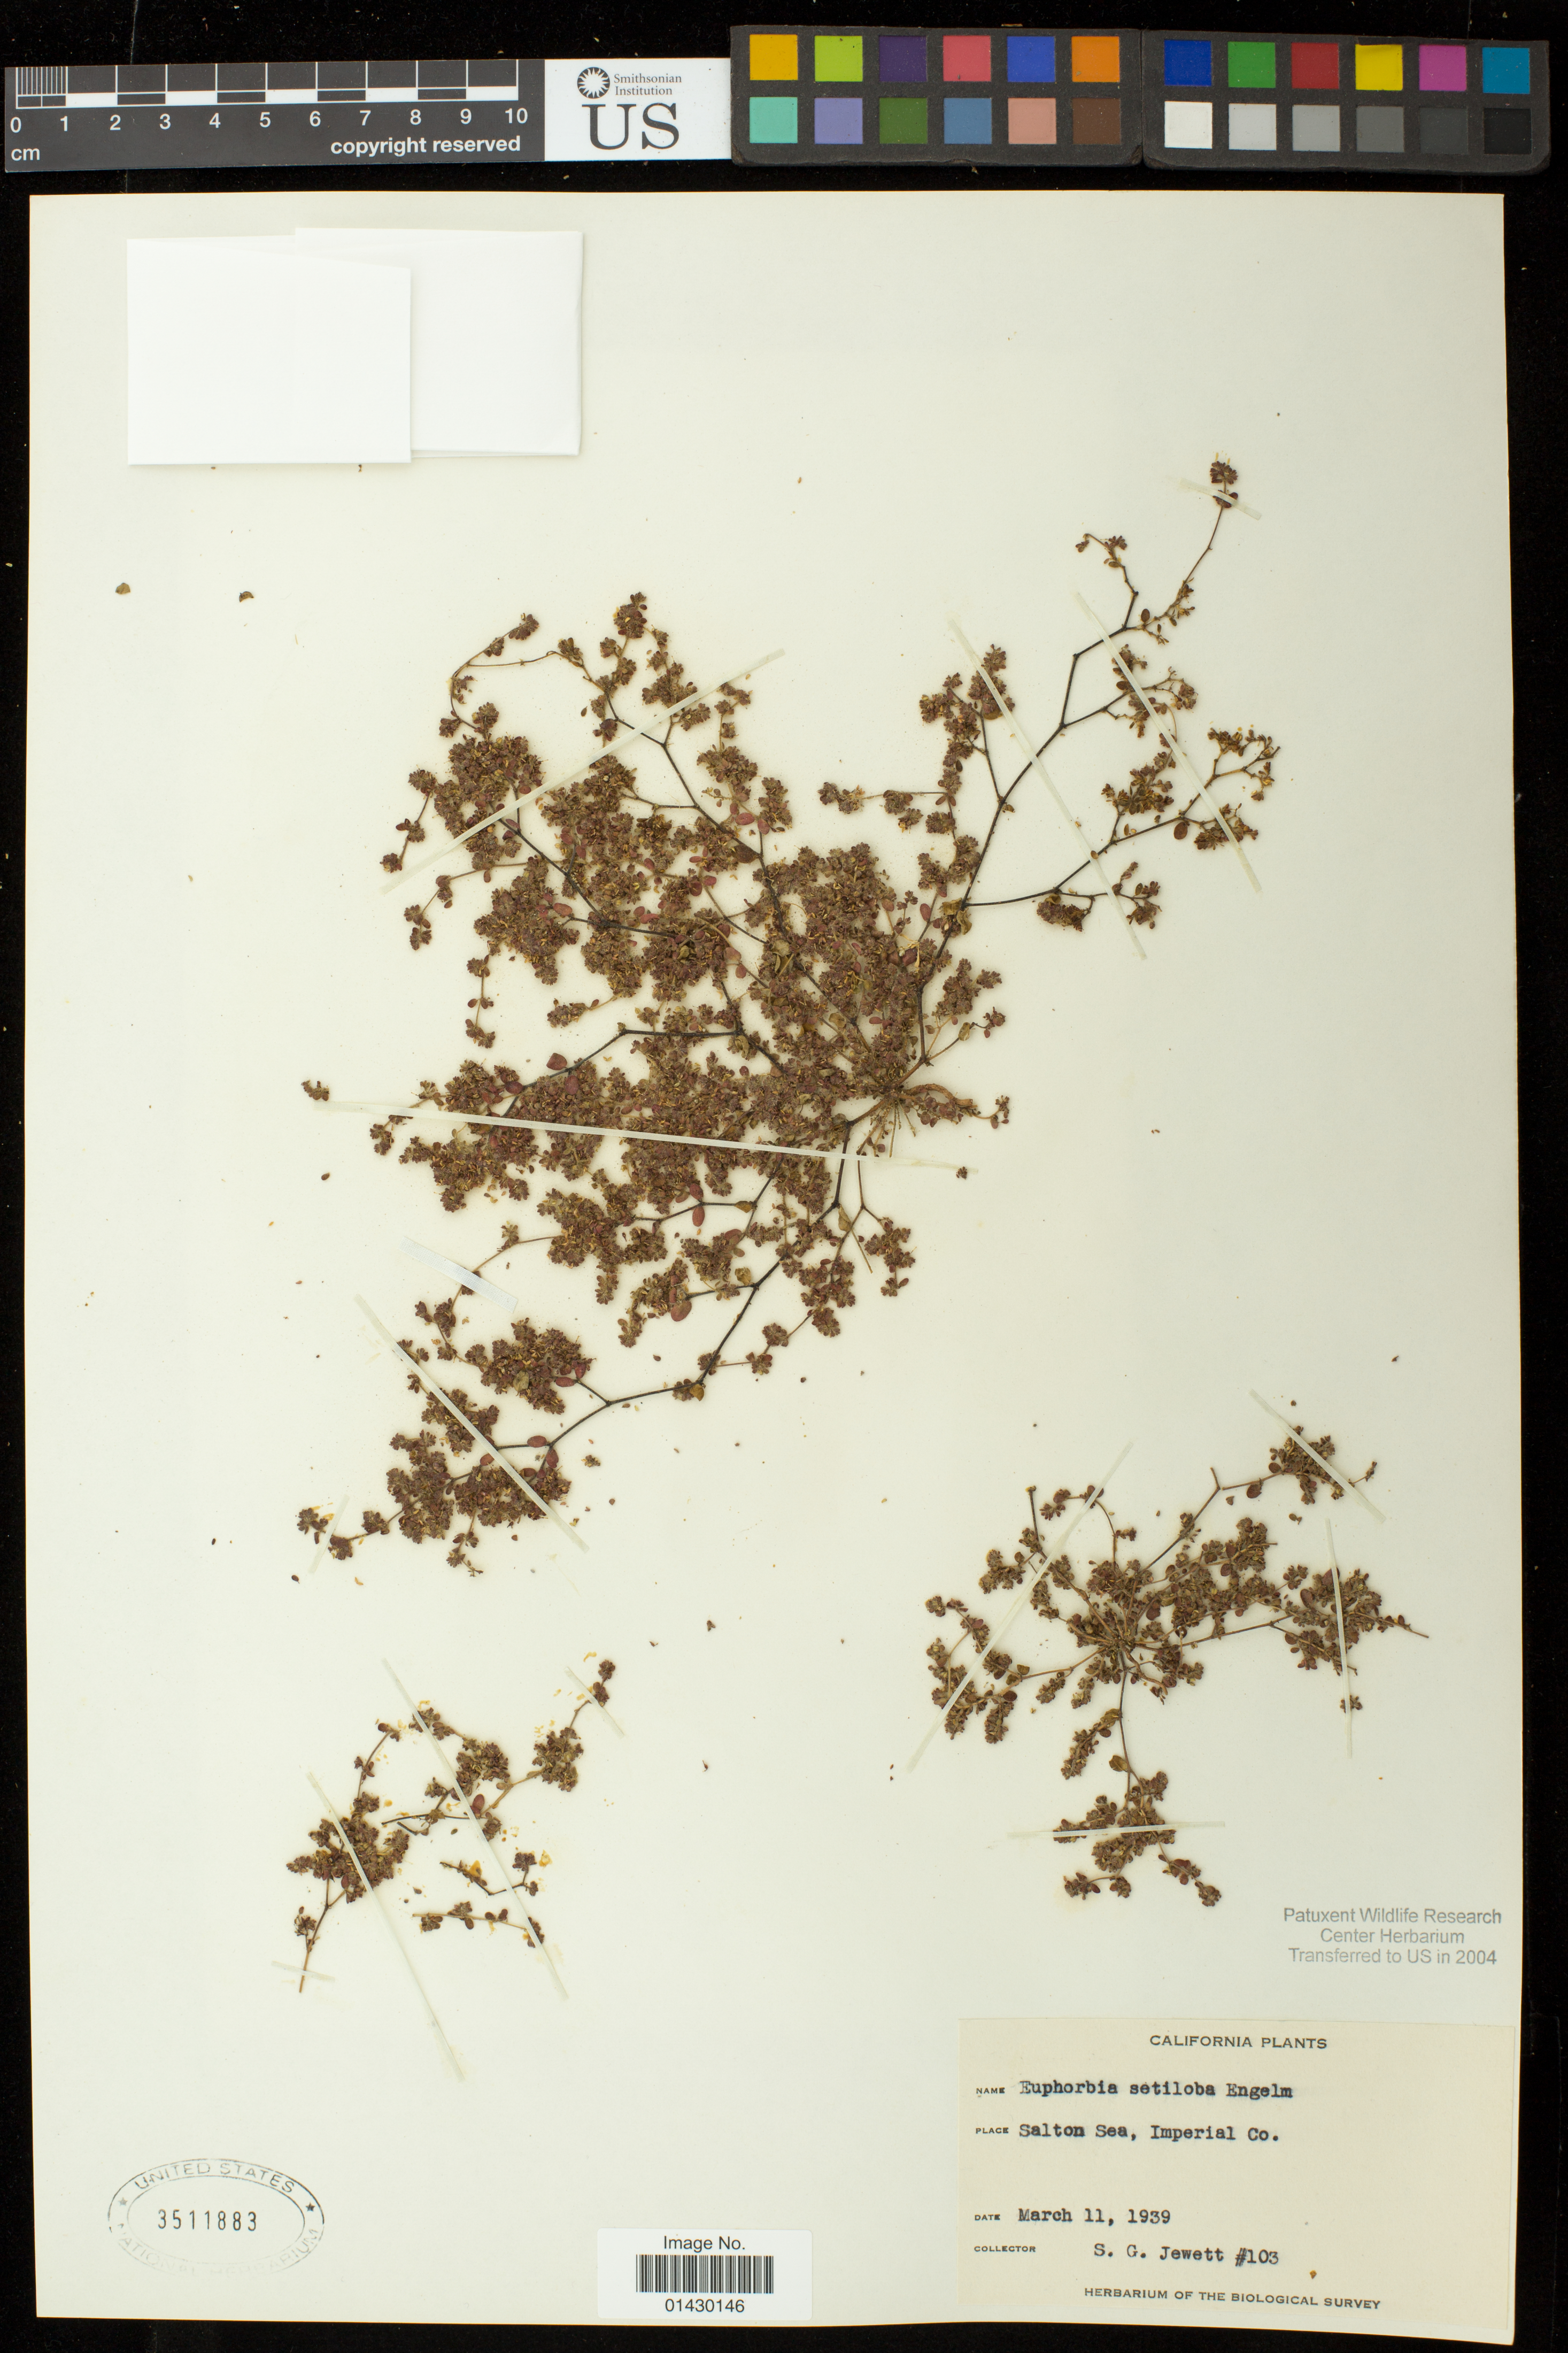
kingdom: Plantae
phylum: Tracheophyta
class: Magnoliopsida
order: Malpighiales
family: Euphorbiaceae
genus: Euphorbia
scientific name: Euphorbia setiloba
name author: Engelm.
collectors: S. Jewett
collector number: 103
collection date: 1939-03-11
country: United States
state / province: California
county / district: Imperial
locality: Salton Sea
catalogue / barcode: US 3511883